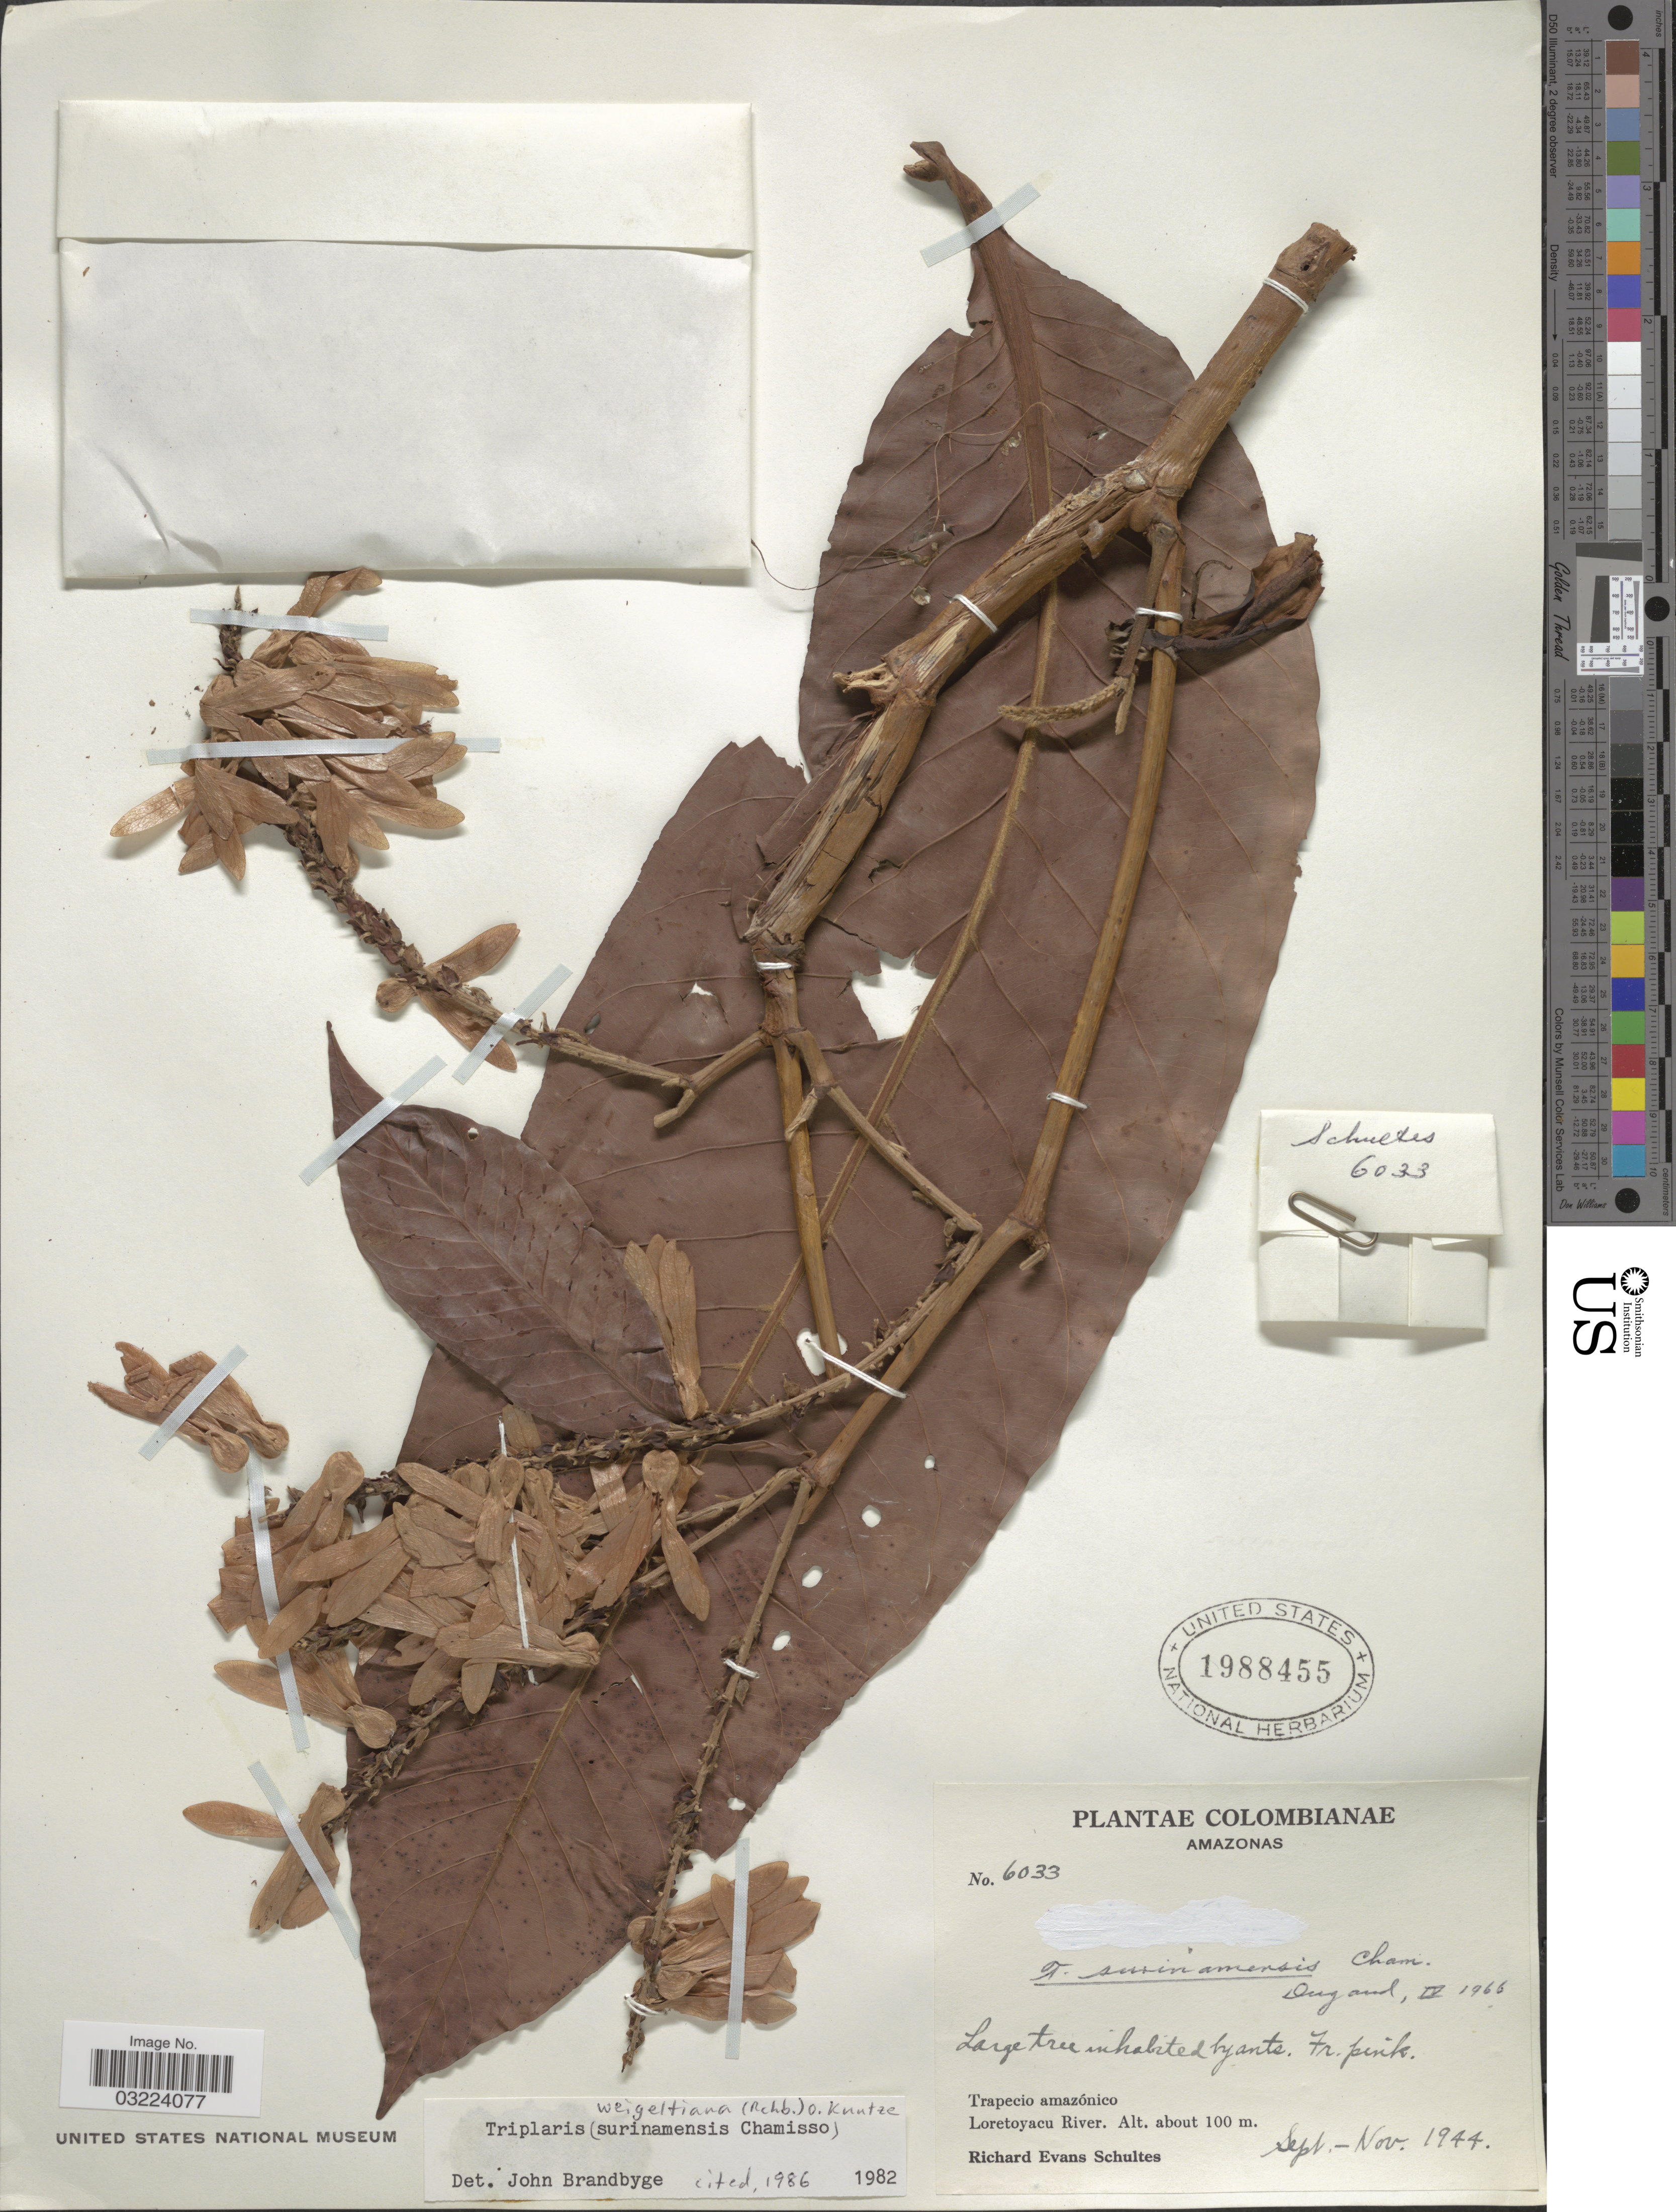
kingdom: Plantae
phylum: Tracheophyta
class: Magnoliopsida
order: Caryophyllales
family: Polygonaceae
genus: Triplaris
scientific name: Triplaris weigeltiana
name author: (Rchb.) Kuntze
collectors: R. E. Schultes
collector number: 6033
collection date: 1944-09/1944-11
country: Colombia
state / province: Amazônas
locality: Trapecio amazónico, Loretoyacu River.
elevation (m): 100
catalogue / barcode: US 1988455